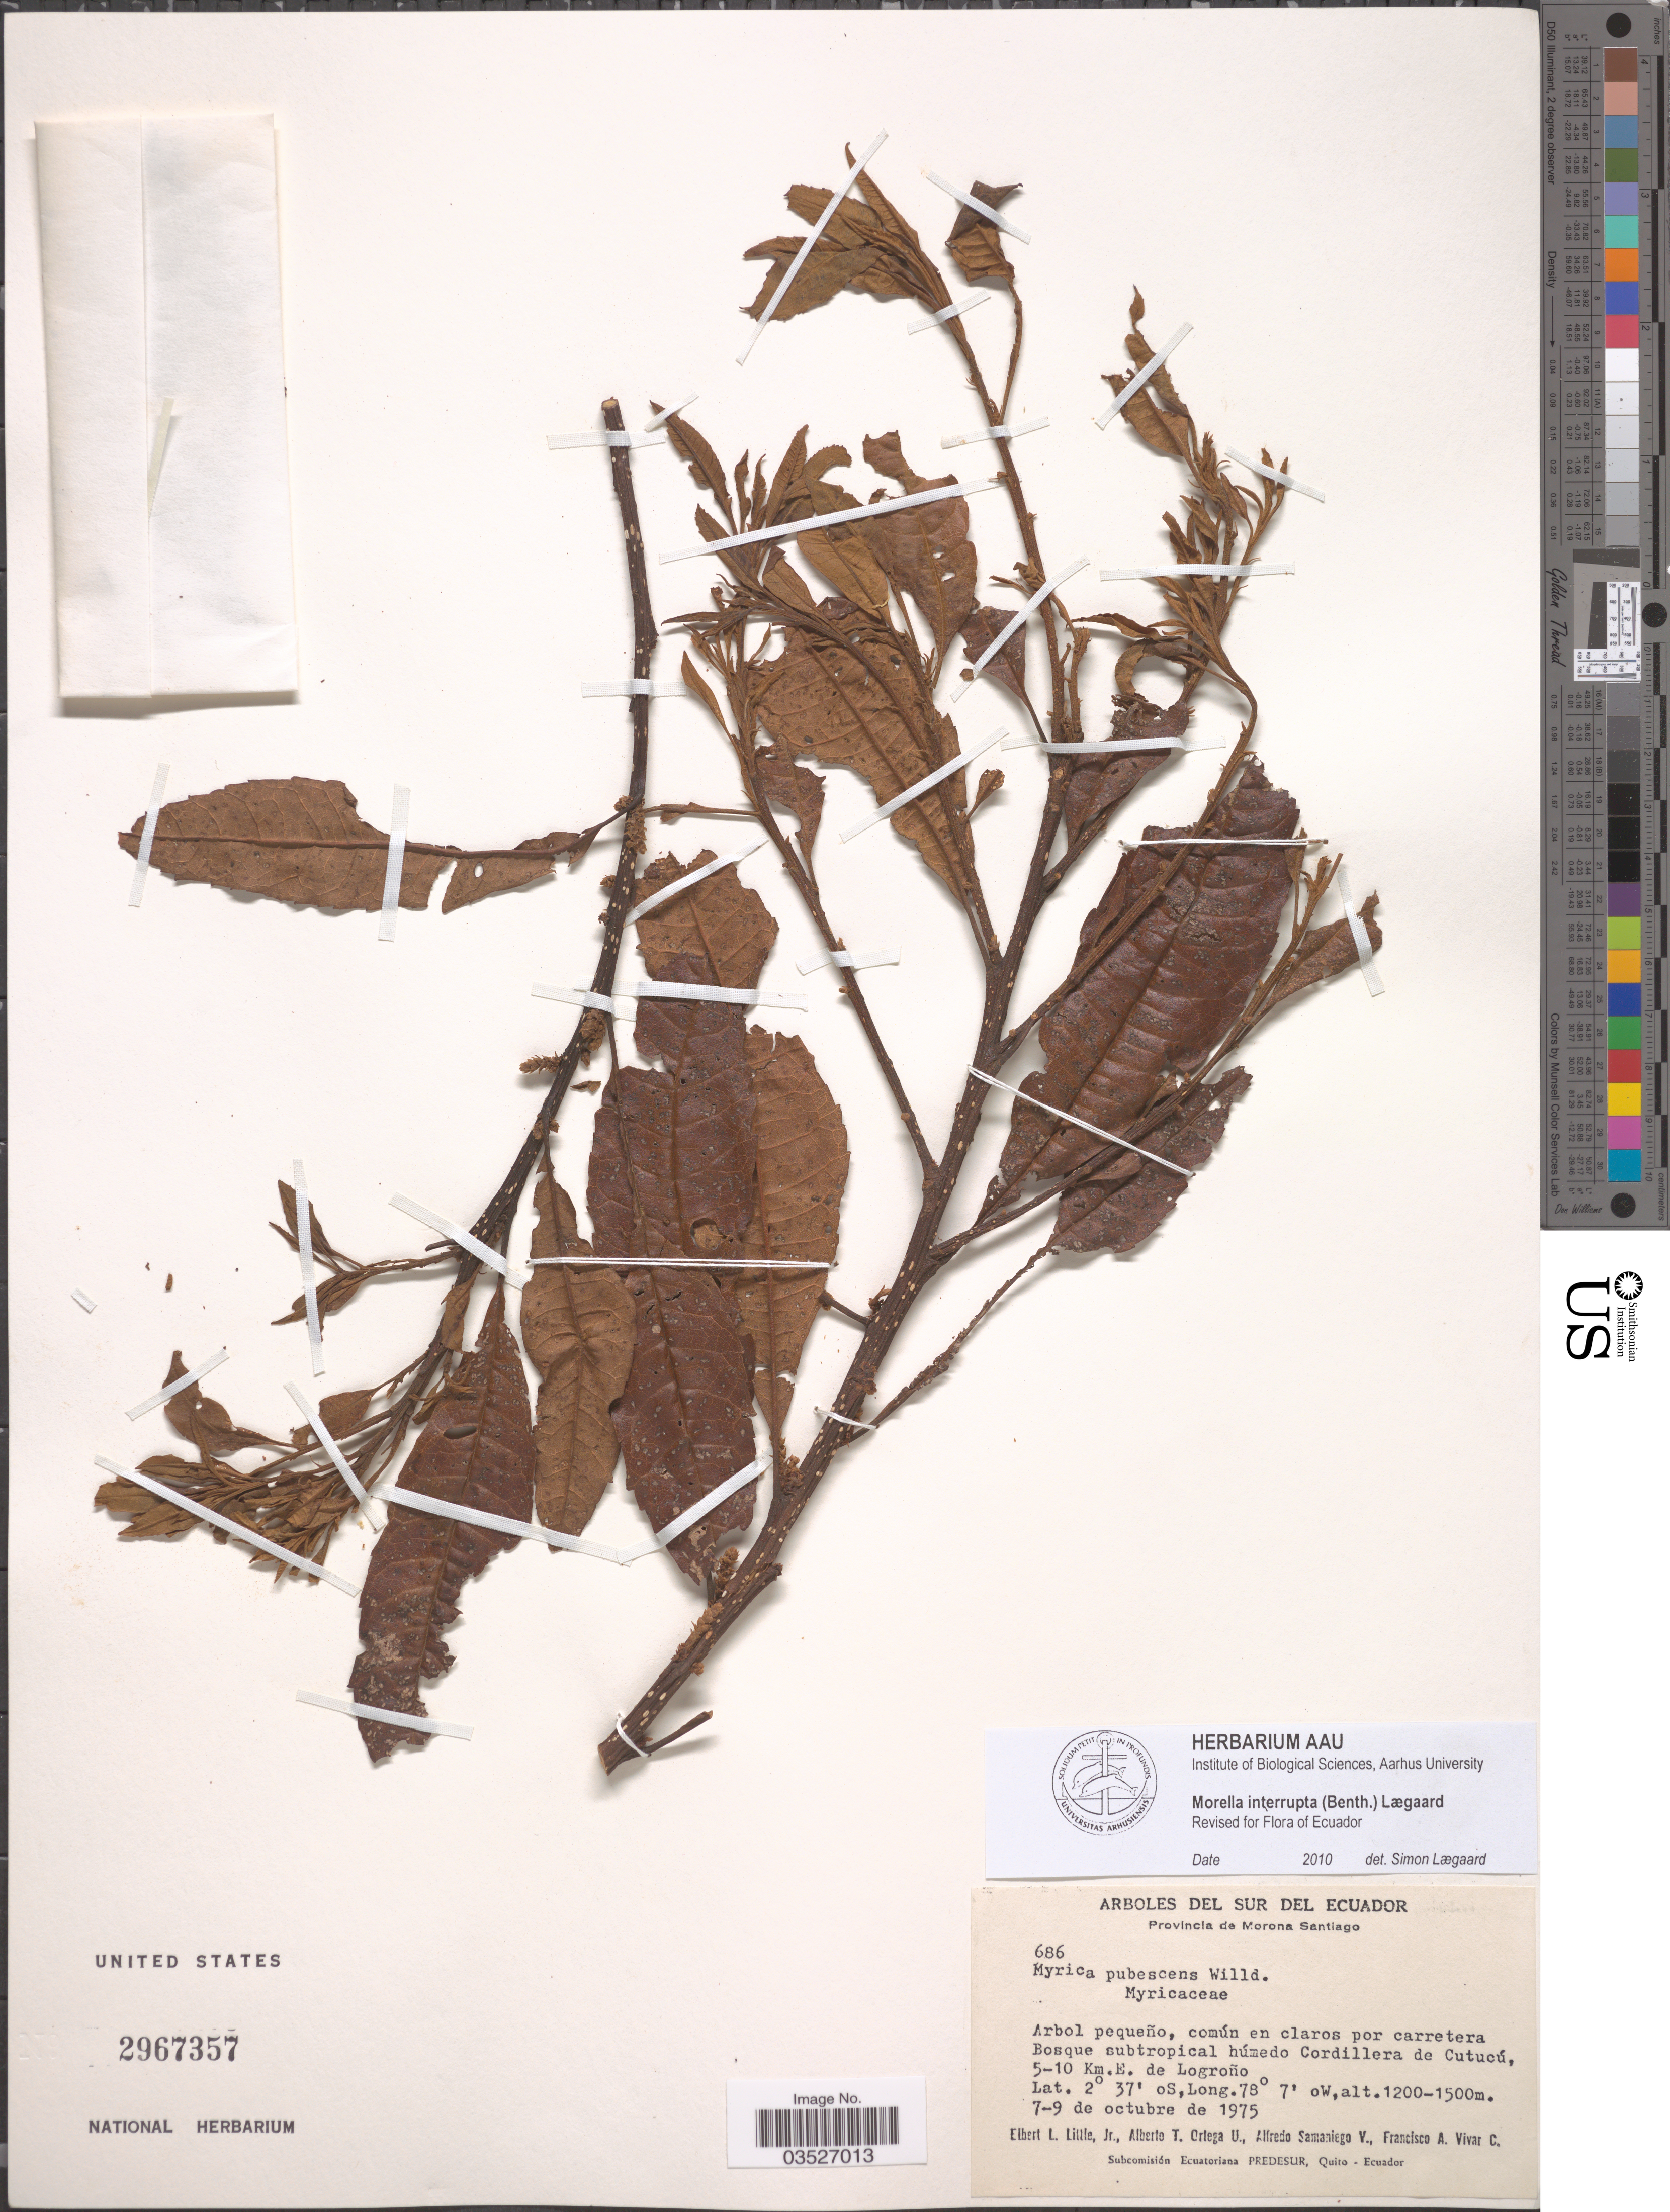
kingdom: Plantae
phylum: Tracheophyta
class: Magnoliopsida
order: Fagales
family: Myricaceae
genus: Morella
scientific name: Morella interrupta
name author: (Benth.) Lægaard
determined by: Lægaard, S.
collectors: E. L. Little, A. T. Ortega U., A. V. Samaniego & F. A. Vivar C.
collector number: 686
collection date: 1975-10-07/1975-10-09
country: Ecuador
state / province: Morona-Santiago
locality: Sur del Ecuador. Bosque subtropical húmedo Cordillera de Cutucú, 5-10 Km. E. de Logroño.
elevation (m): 1200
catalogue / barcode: US 2967357